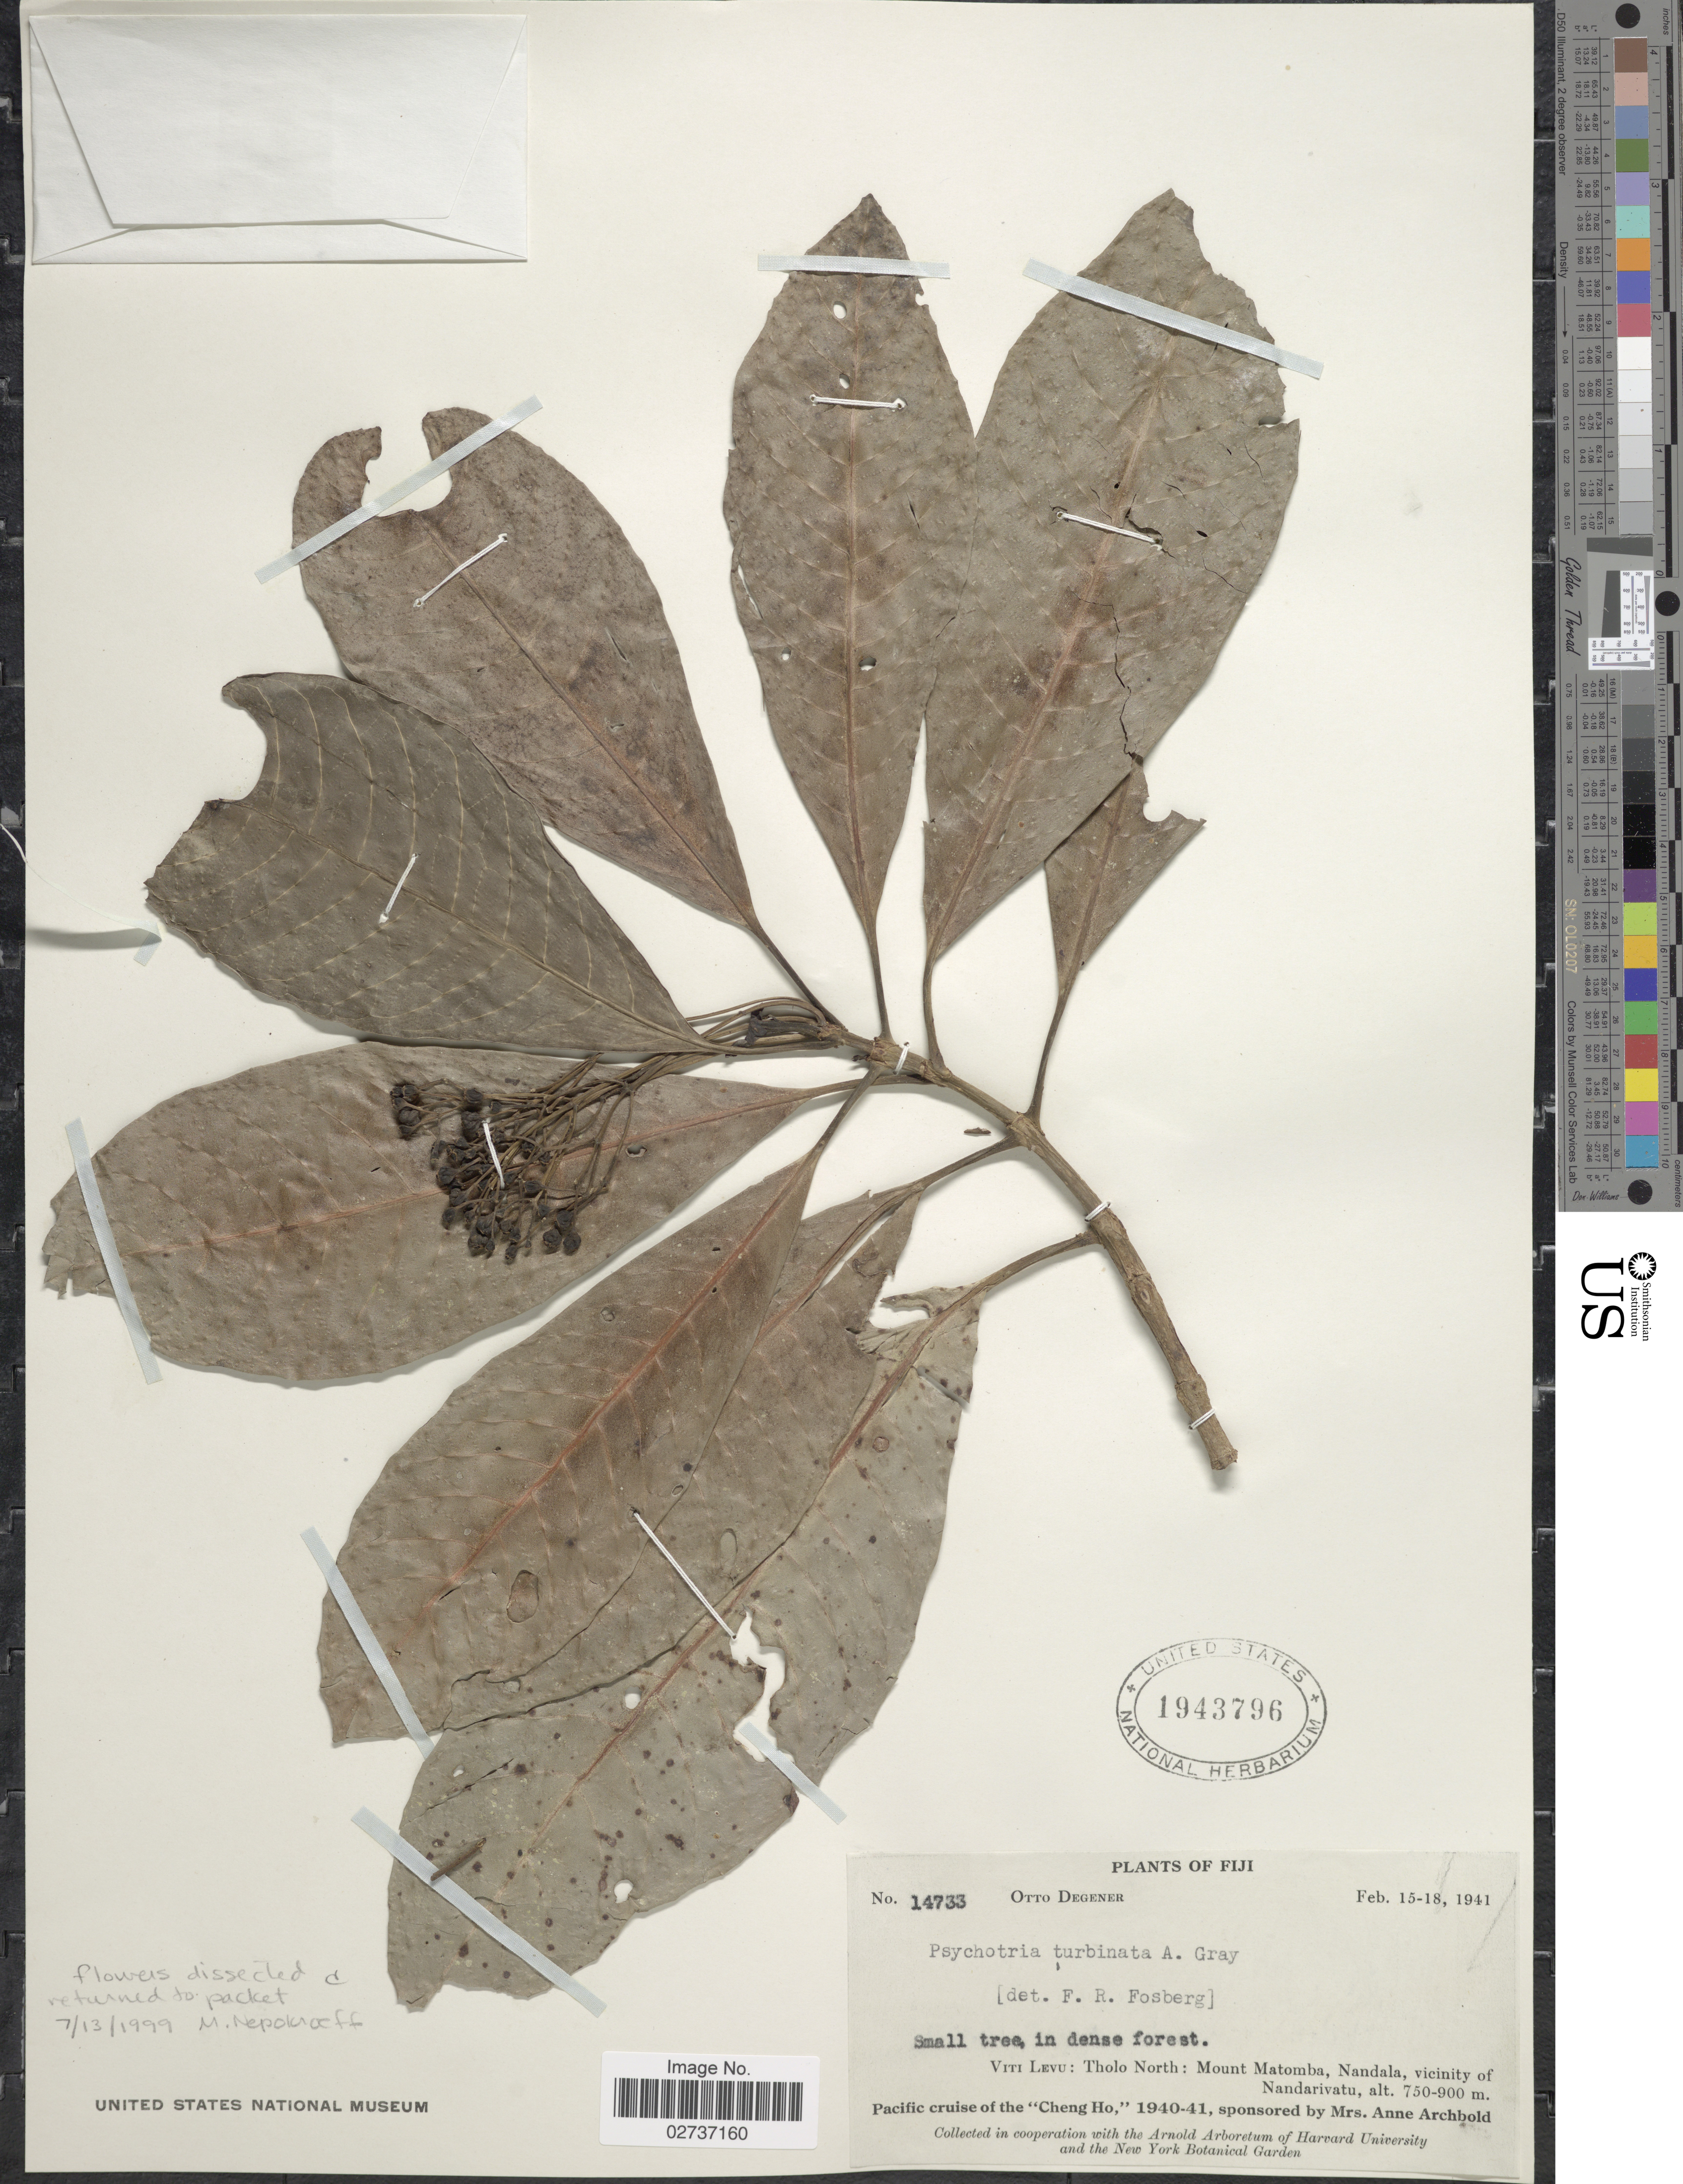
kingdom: Plantae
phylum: Tracheophyta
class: Magnoliopsida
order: Gentianales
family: Rubiaceae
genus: Psychotria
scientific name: Psychotria turbinata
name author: A. Gray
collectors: O. Degener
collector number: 14733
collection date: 1941-02-15/1941-02-18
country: Fiji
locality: Viti Levu: Tholo North: Mount Matomba, Nandala, vicinity of Nandarivatu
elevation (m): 750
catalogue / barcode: US 1943796